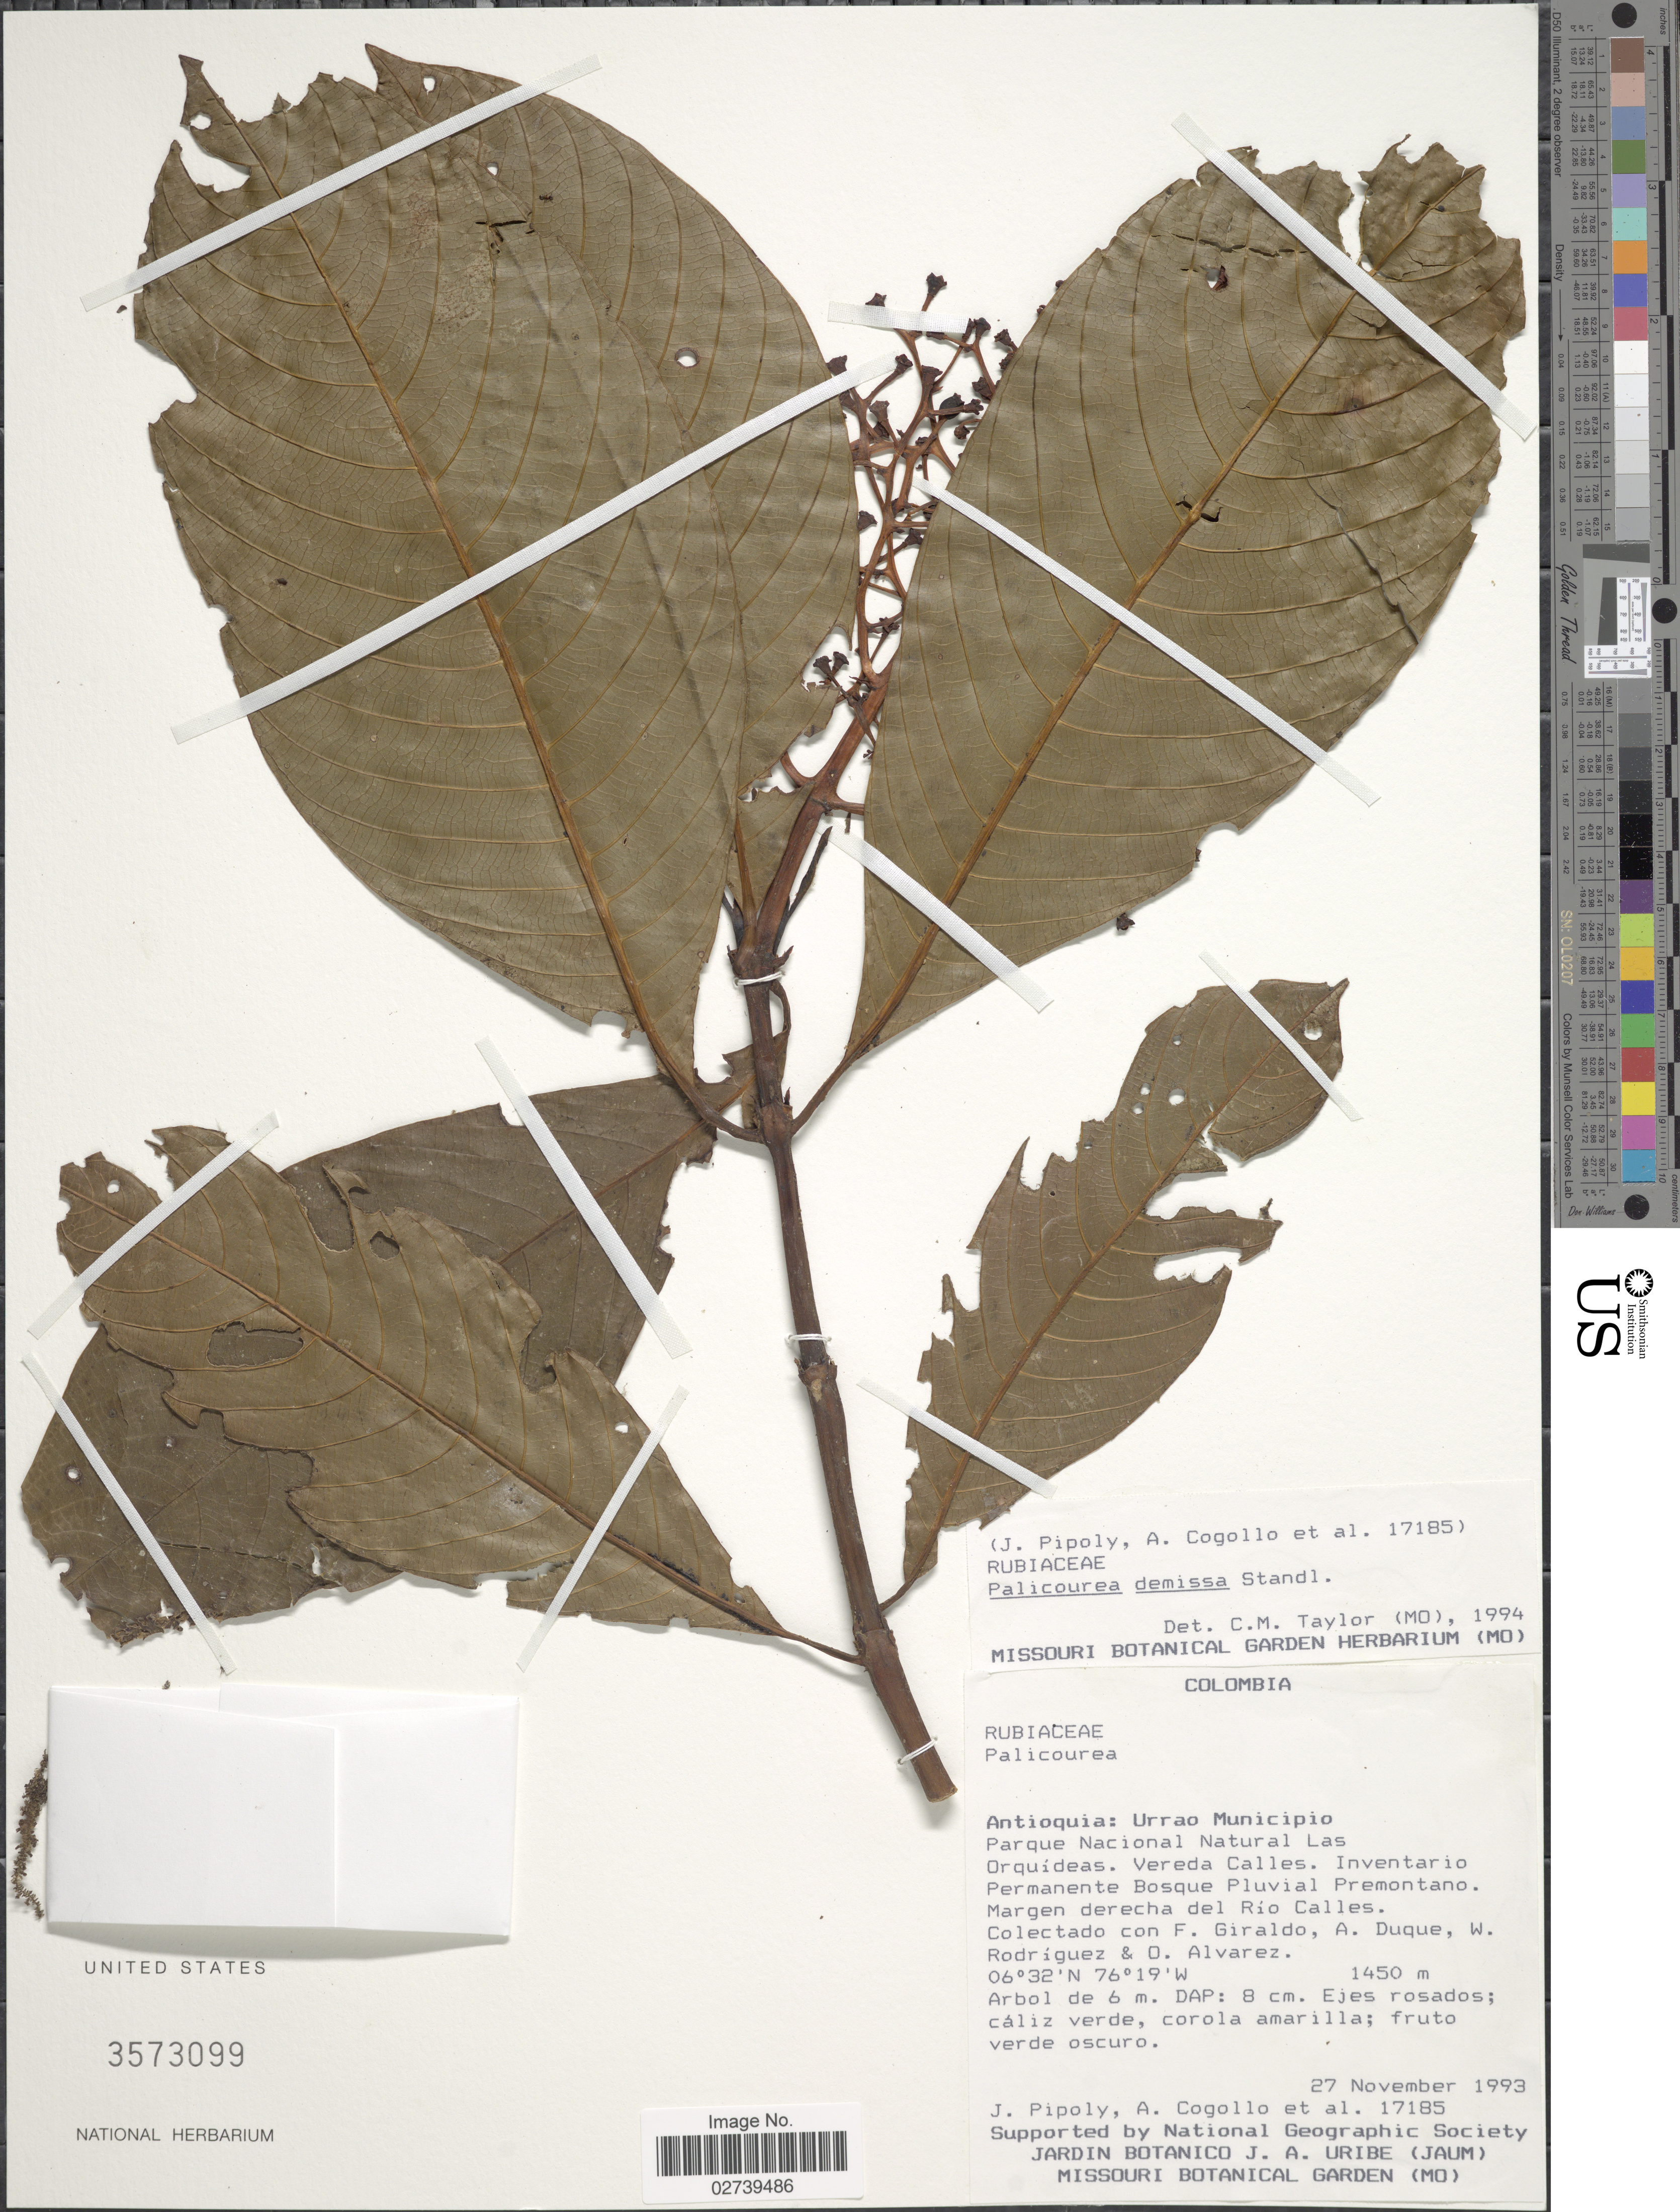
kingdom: Plantae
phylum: Tracheophyta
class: Magnoliopsida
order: Gentianales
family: Rubiaceae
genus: Palicourea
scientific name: Palicourea demissa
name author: Standl.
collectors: J. J. Pipoly, A. Cogollo, F. Giraldo, A. Duque & et al.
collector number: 17185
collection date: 1993-11-27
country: Colombia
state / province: Antioquia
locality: Urrao Municipio, Parque Nacional Natural Las Orquideas, Vereda Calles, Margen derecha del Rio Calles.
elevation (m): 1450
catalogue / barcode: US 3573099